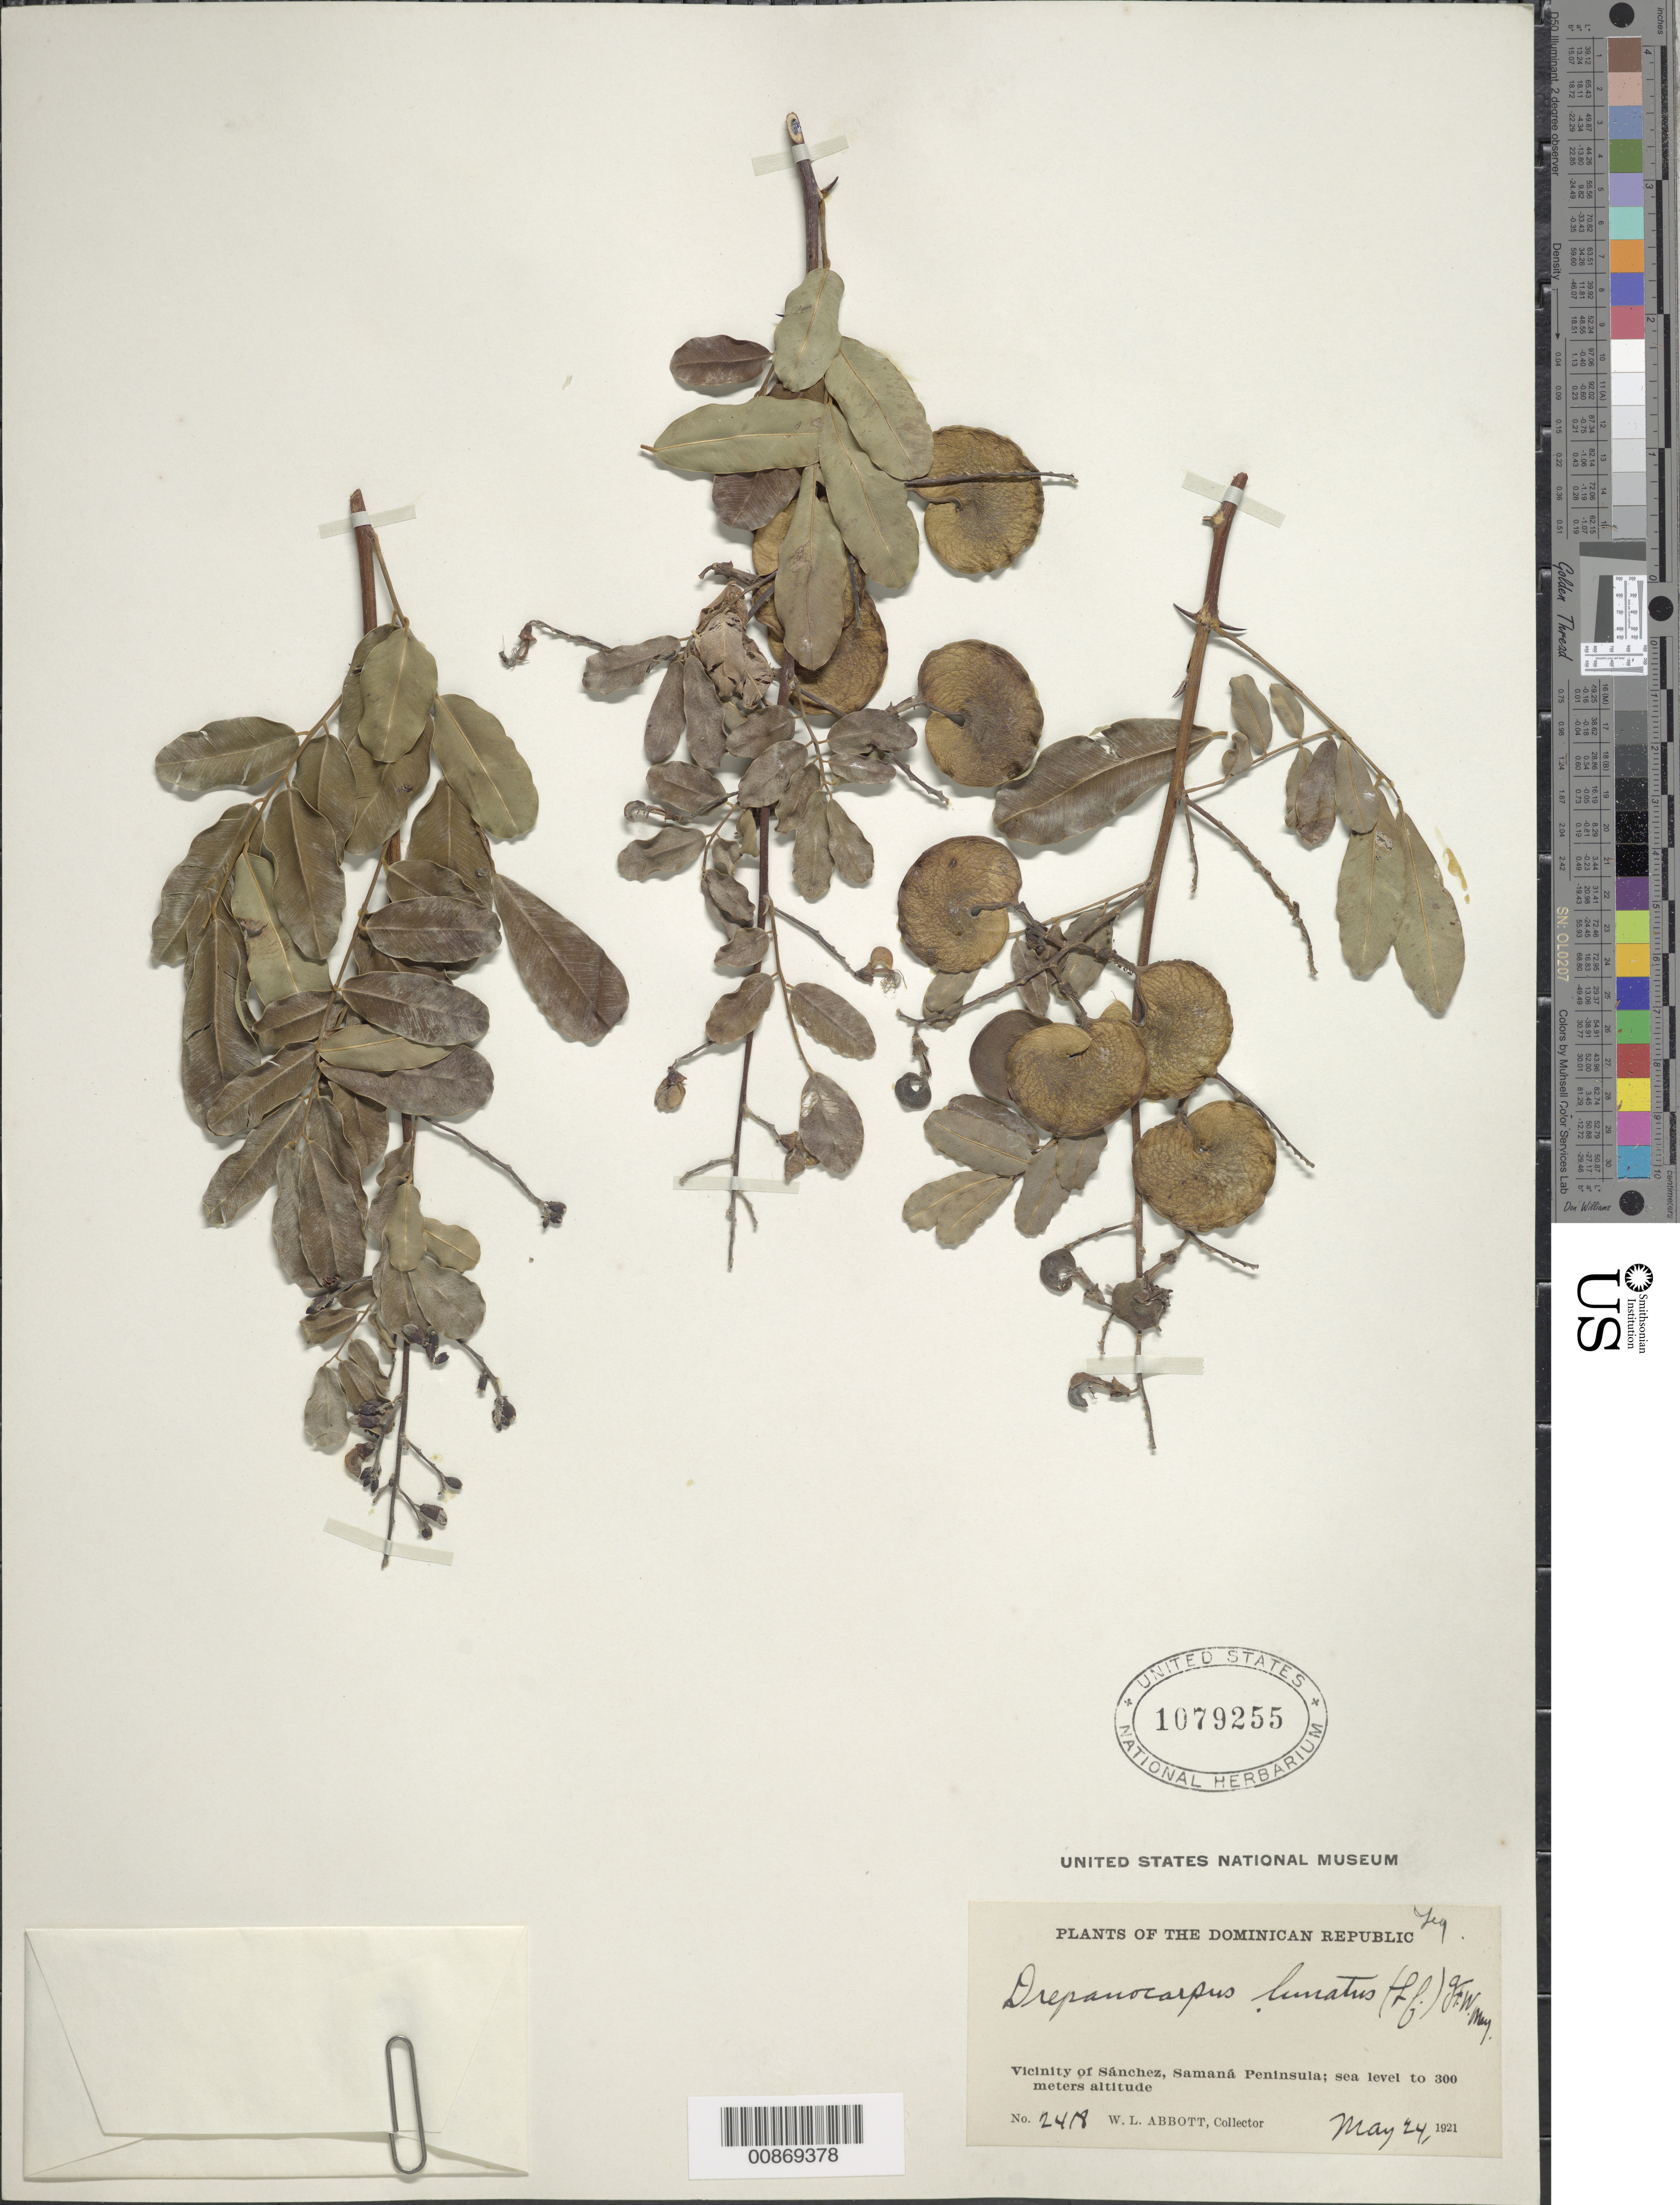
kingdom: Plantae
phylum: Tracheophyta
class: Magnoliopsida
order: Fabales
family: Fabaceae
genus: Machaerium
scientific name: Machaerium lunatum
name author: (L. f.) Ducke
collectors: W. L. Abbott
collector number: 2418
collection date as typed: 24 May 1921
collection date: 1921-05-24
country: Dominican Republic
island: Hispaniola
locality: Vicinity of Sánchez, Samaná Peninsula.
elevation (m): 0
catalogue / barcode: US 1079255